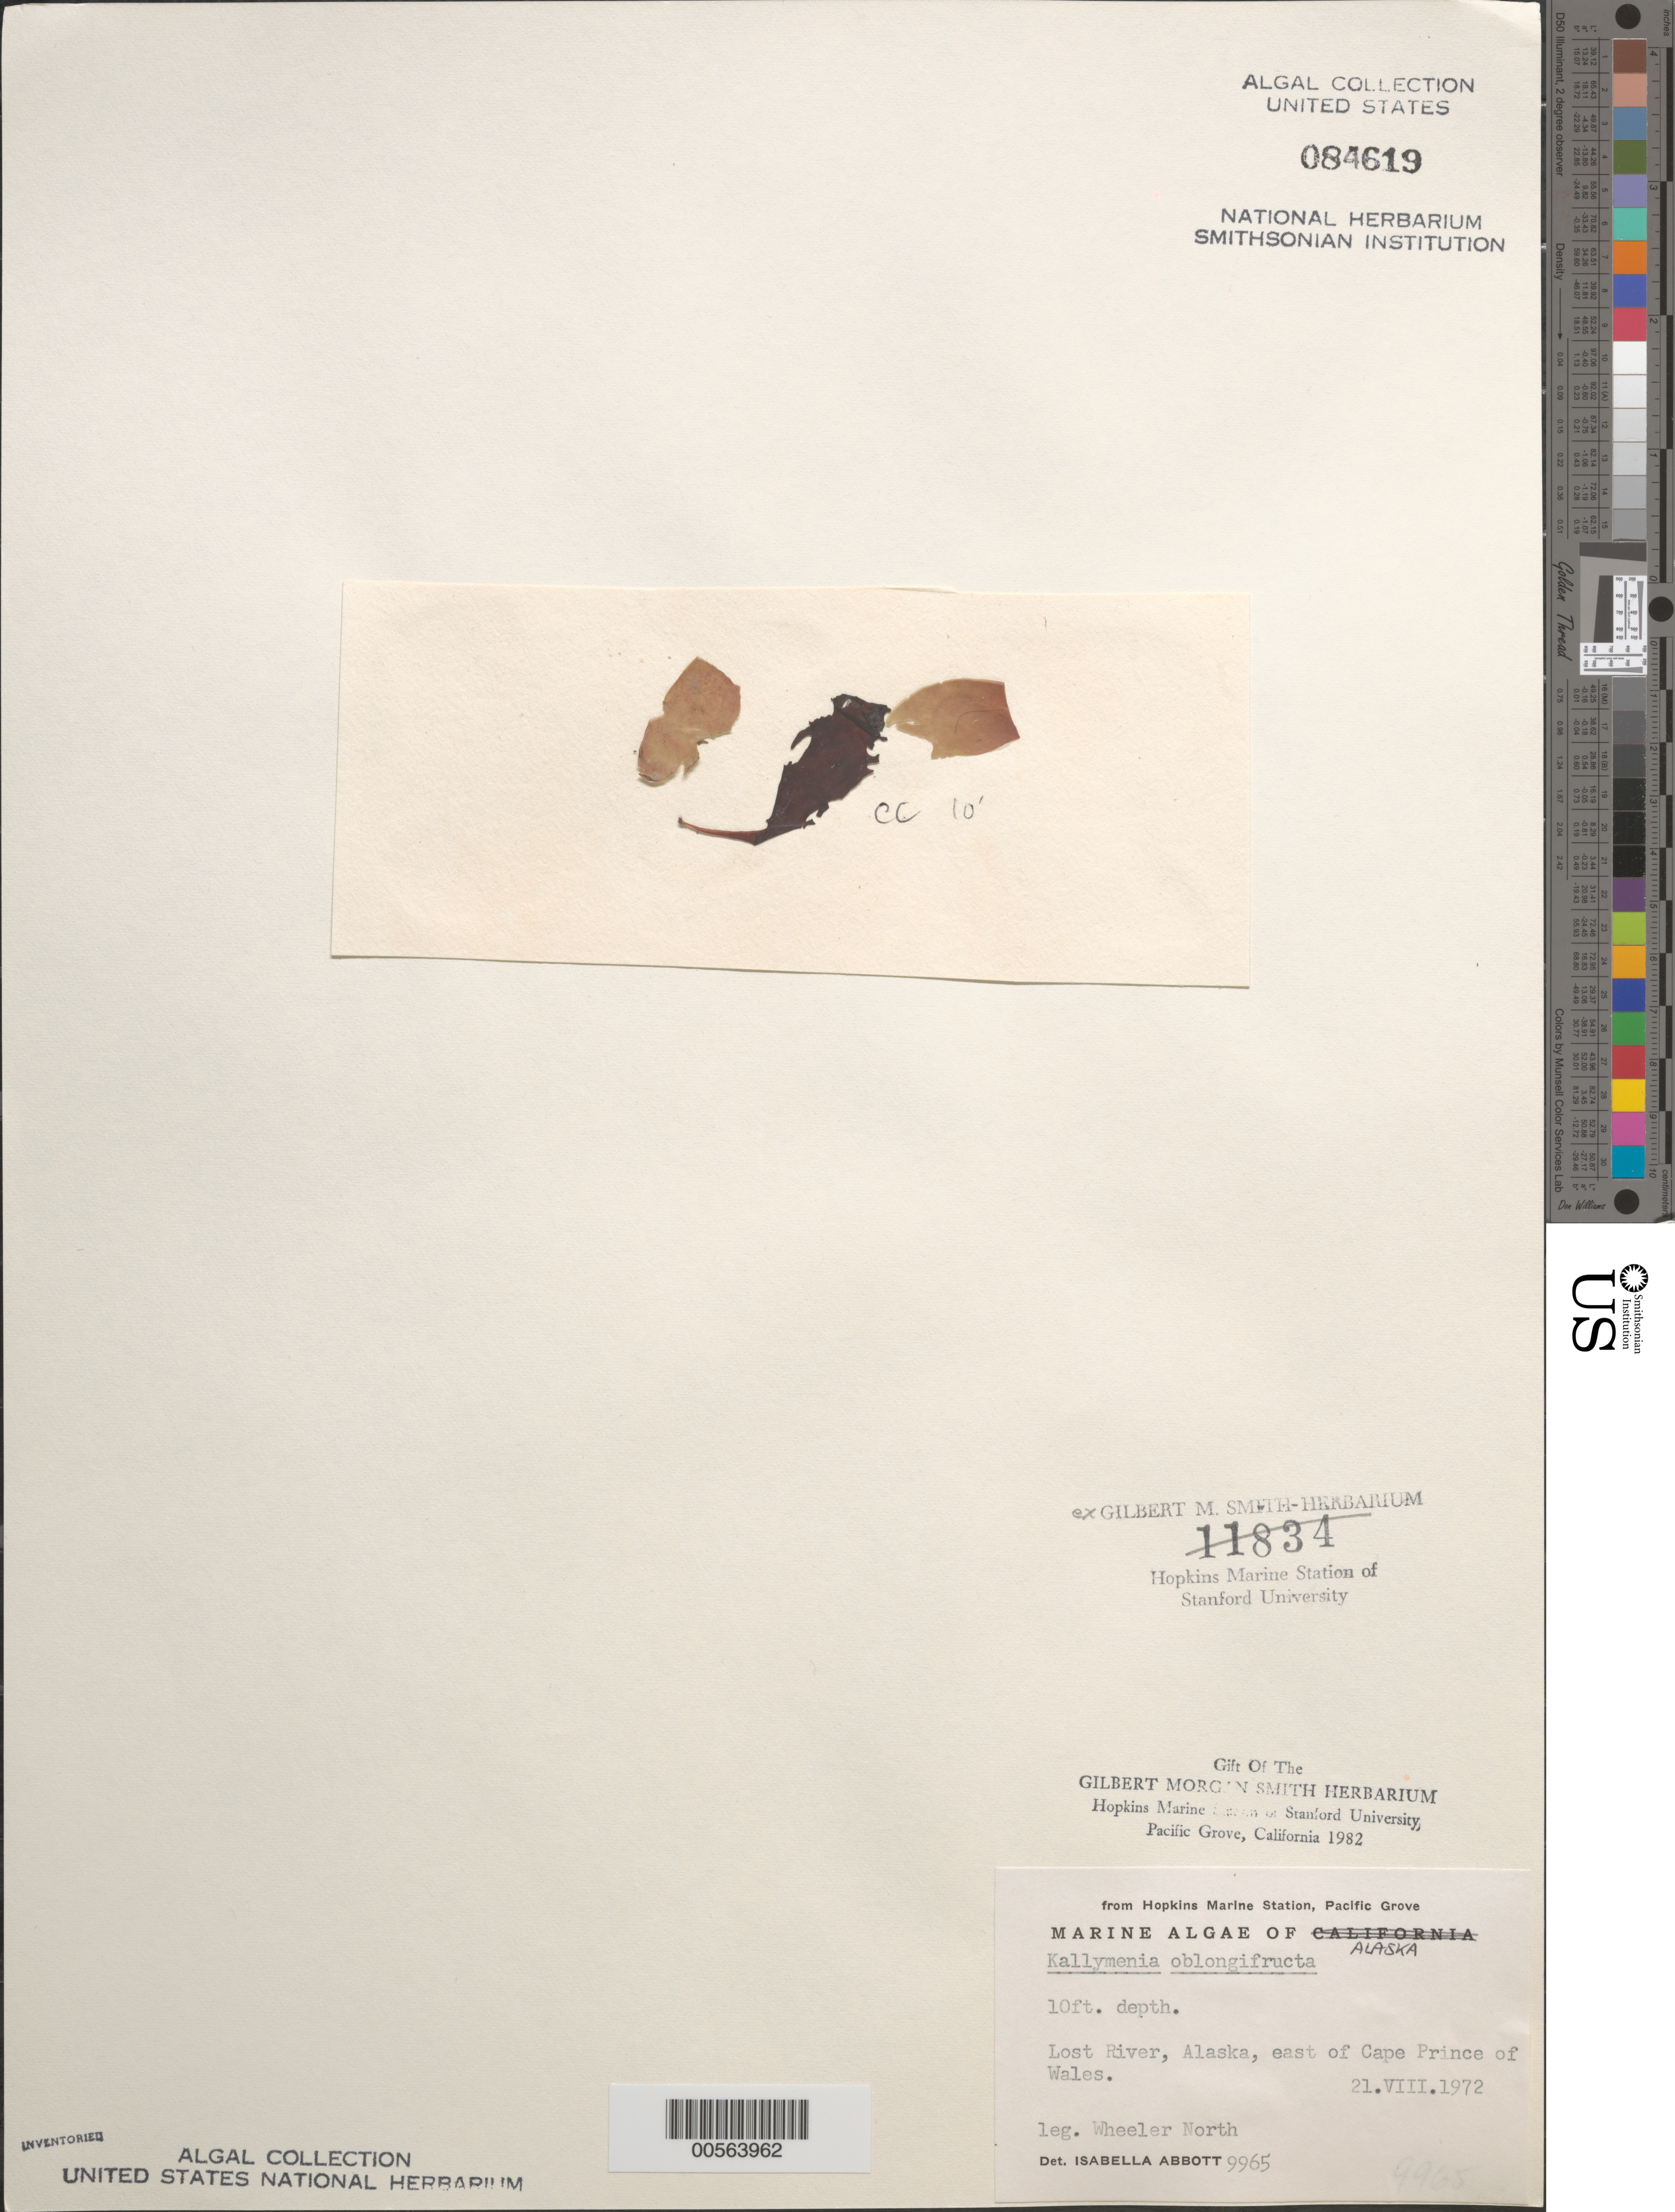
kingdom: Plantae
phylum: Rhodophyta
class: Florideophyceae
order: Gigartinales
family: Kallymeniaceae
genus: Erythrophyllum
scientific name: Erythrophyllum oblongifructum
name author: (Setchell) G.W. Saunders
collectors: W. North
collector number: IAA 9965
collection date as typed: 21 Aug 1972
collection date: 1972-08-21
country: United States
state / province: Alaska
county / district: Nome Division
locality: Lost River, east of Cape Prince of Wales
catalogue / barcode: US 84619